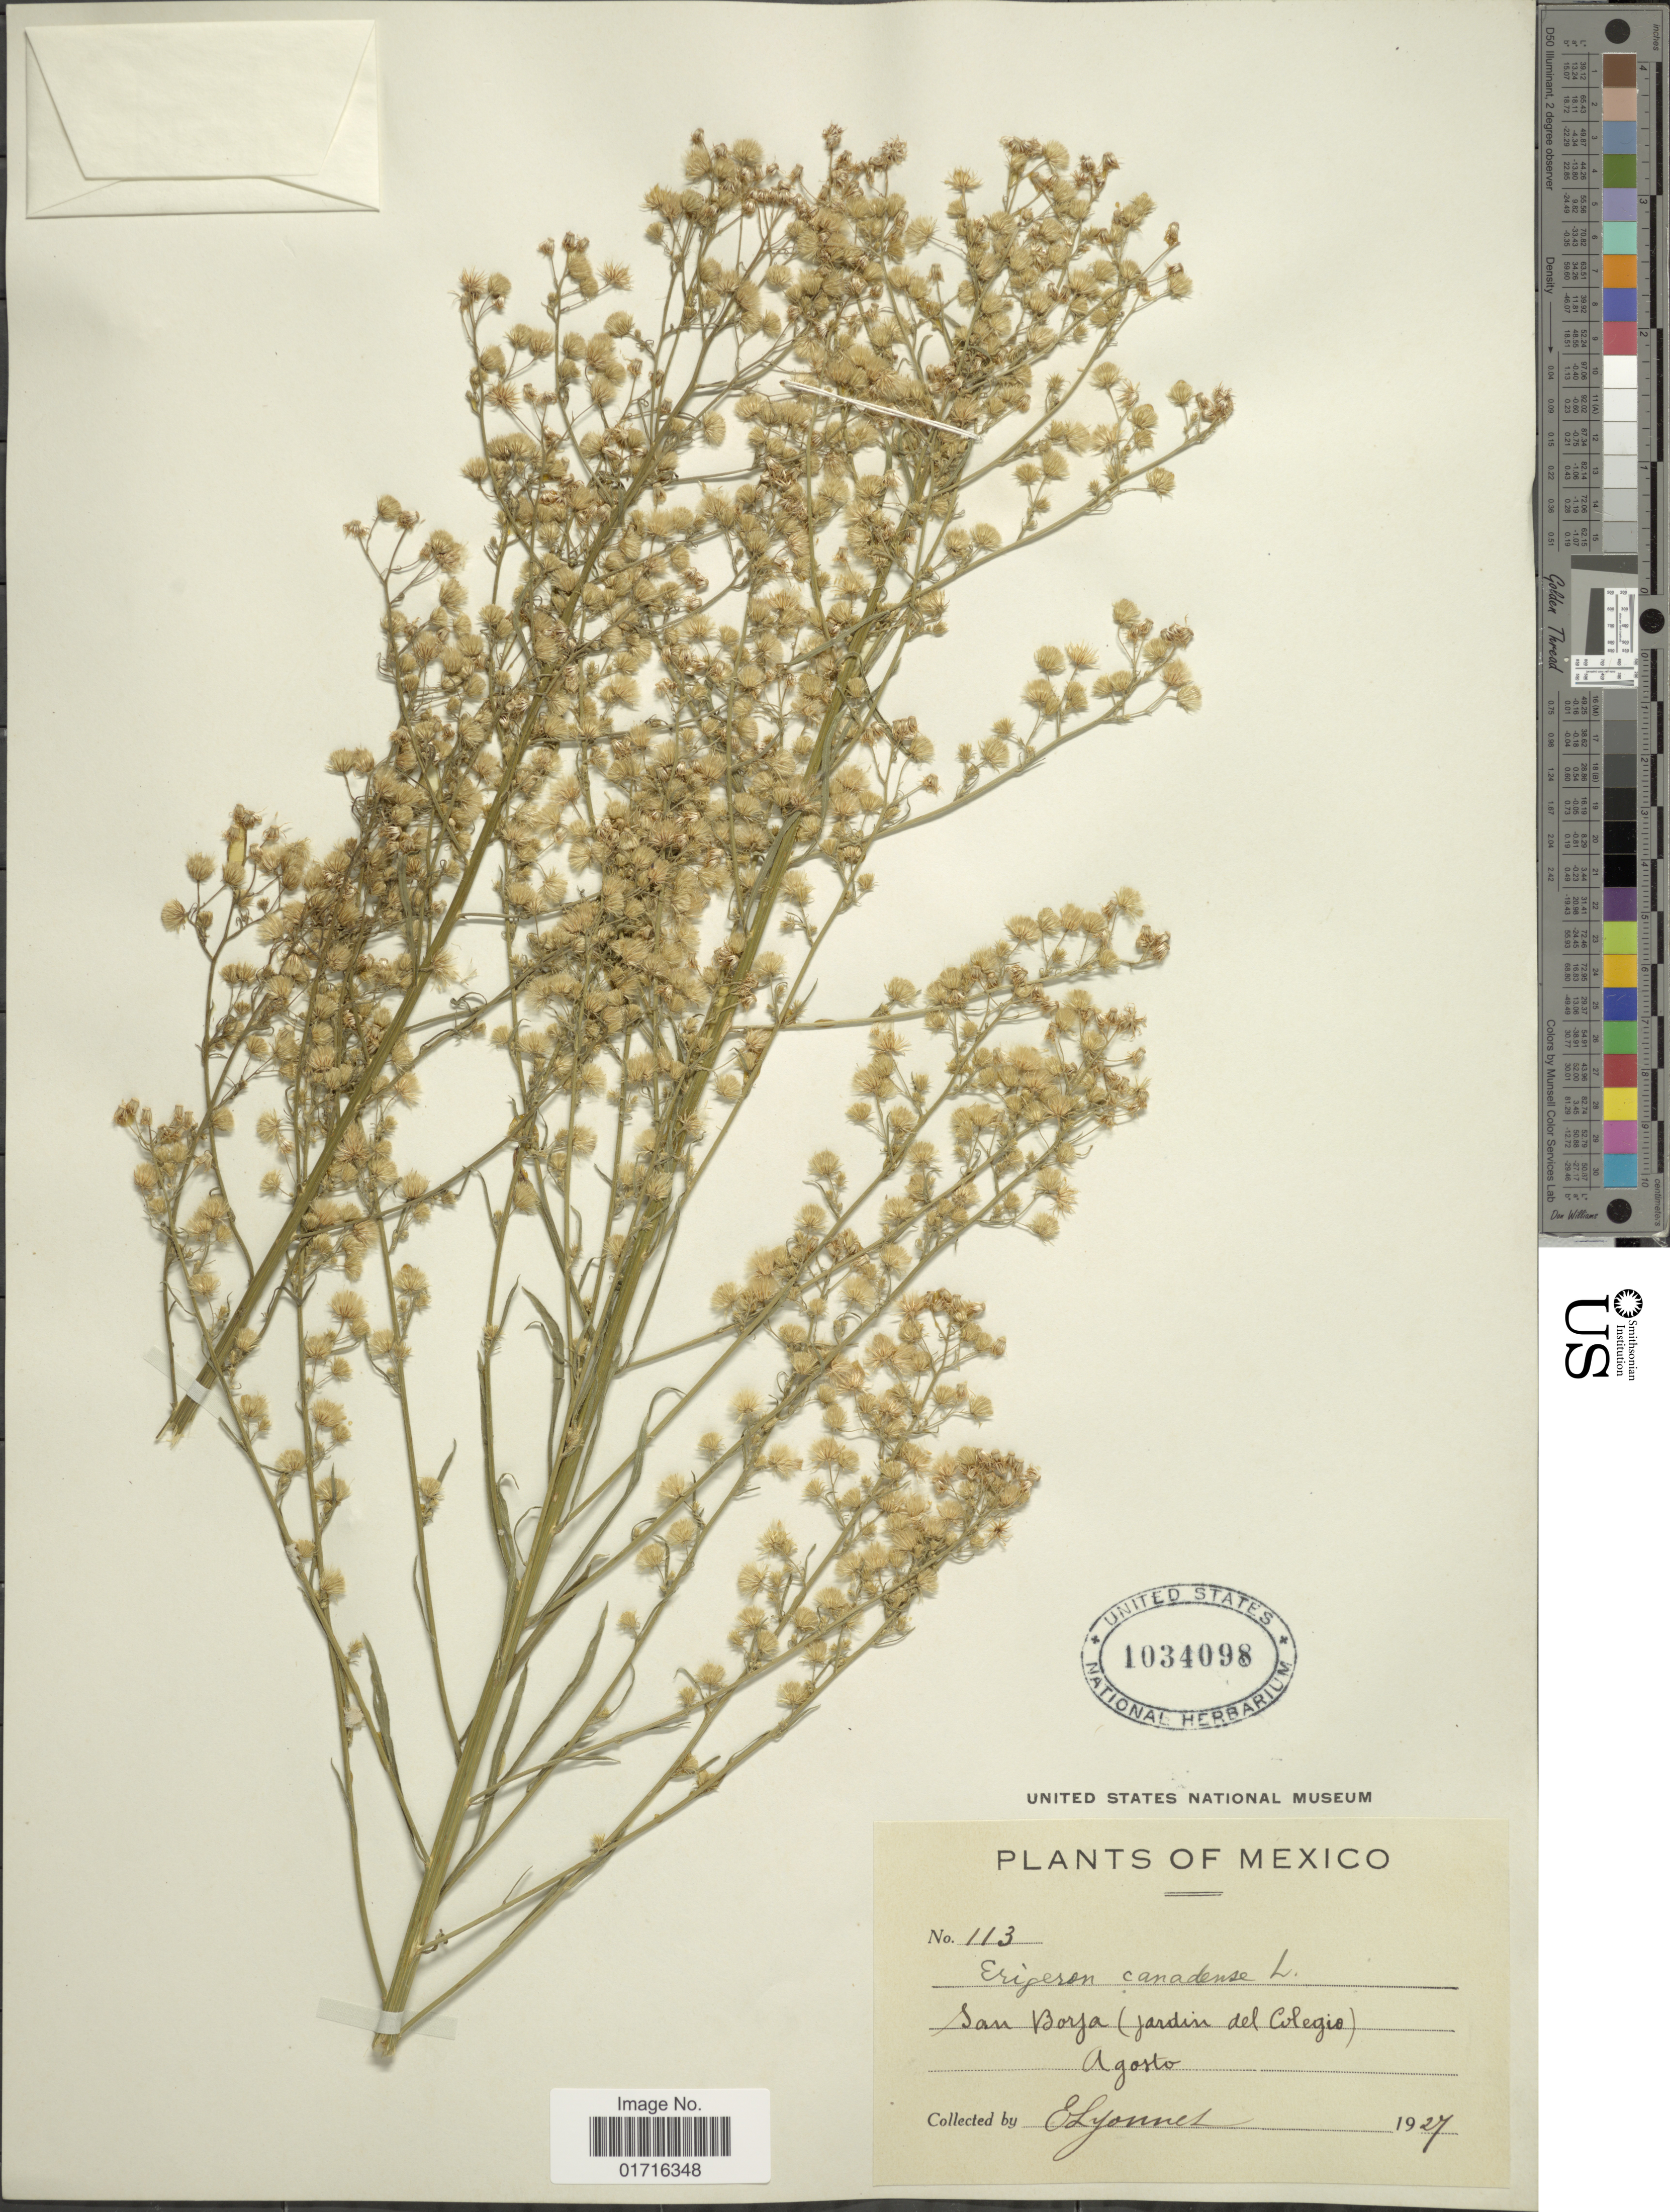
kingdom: Plantae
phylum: Tracheophyta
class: Magnoliopsida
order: Asterales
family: Asteraceae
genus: Conyza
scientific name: Conyza canadensis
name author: (L.) Cronq.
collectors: E. Lyonnet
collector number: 113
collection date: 1927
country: Mexico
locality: San Borja (jardin del Colegio) Agosto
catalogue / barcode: US 1034098